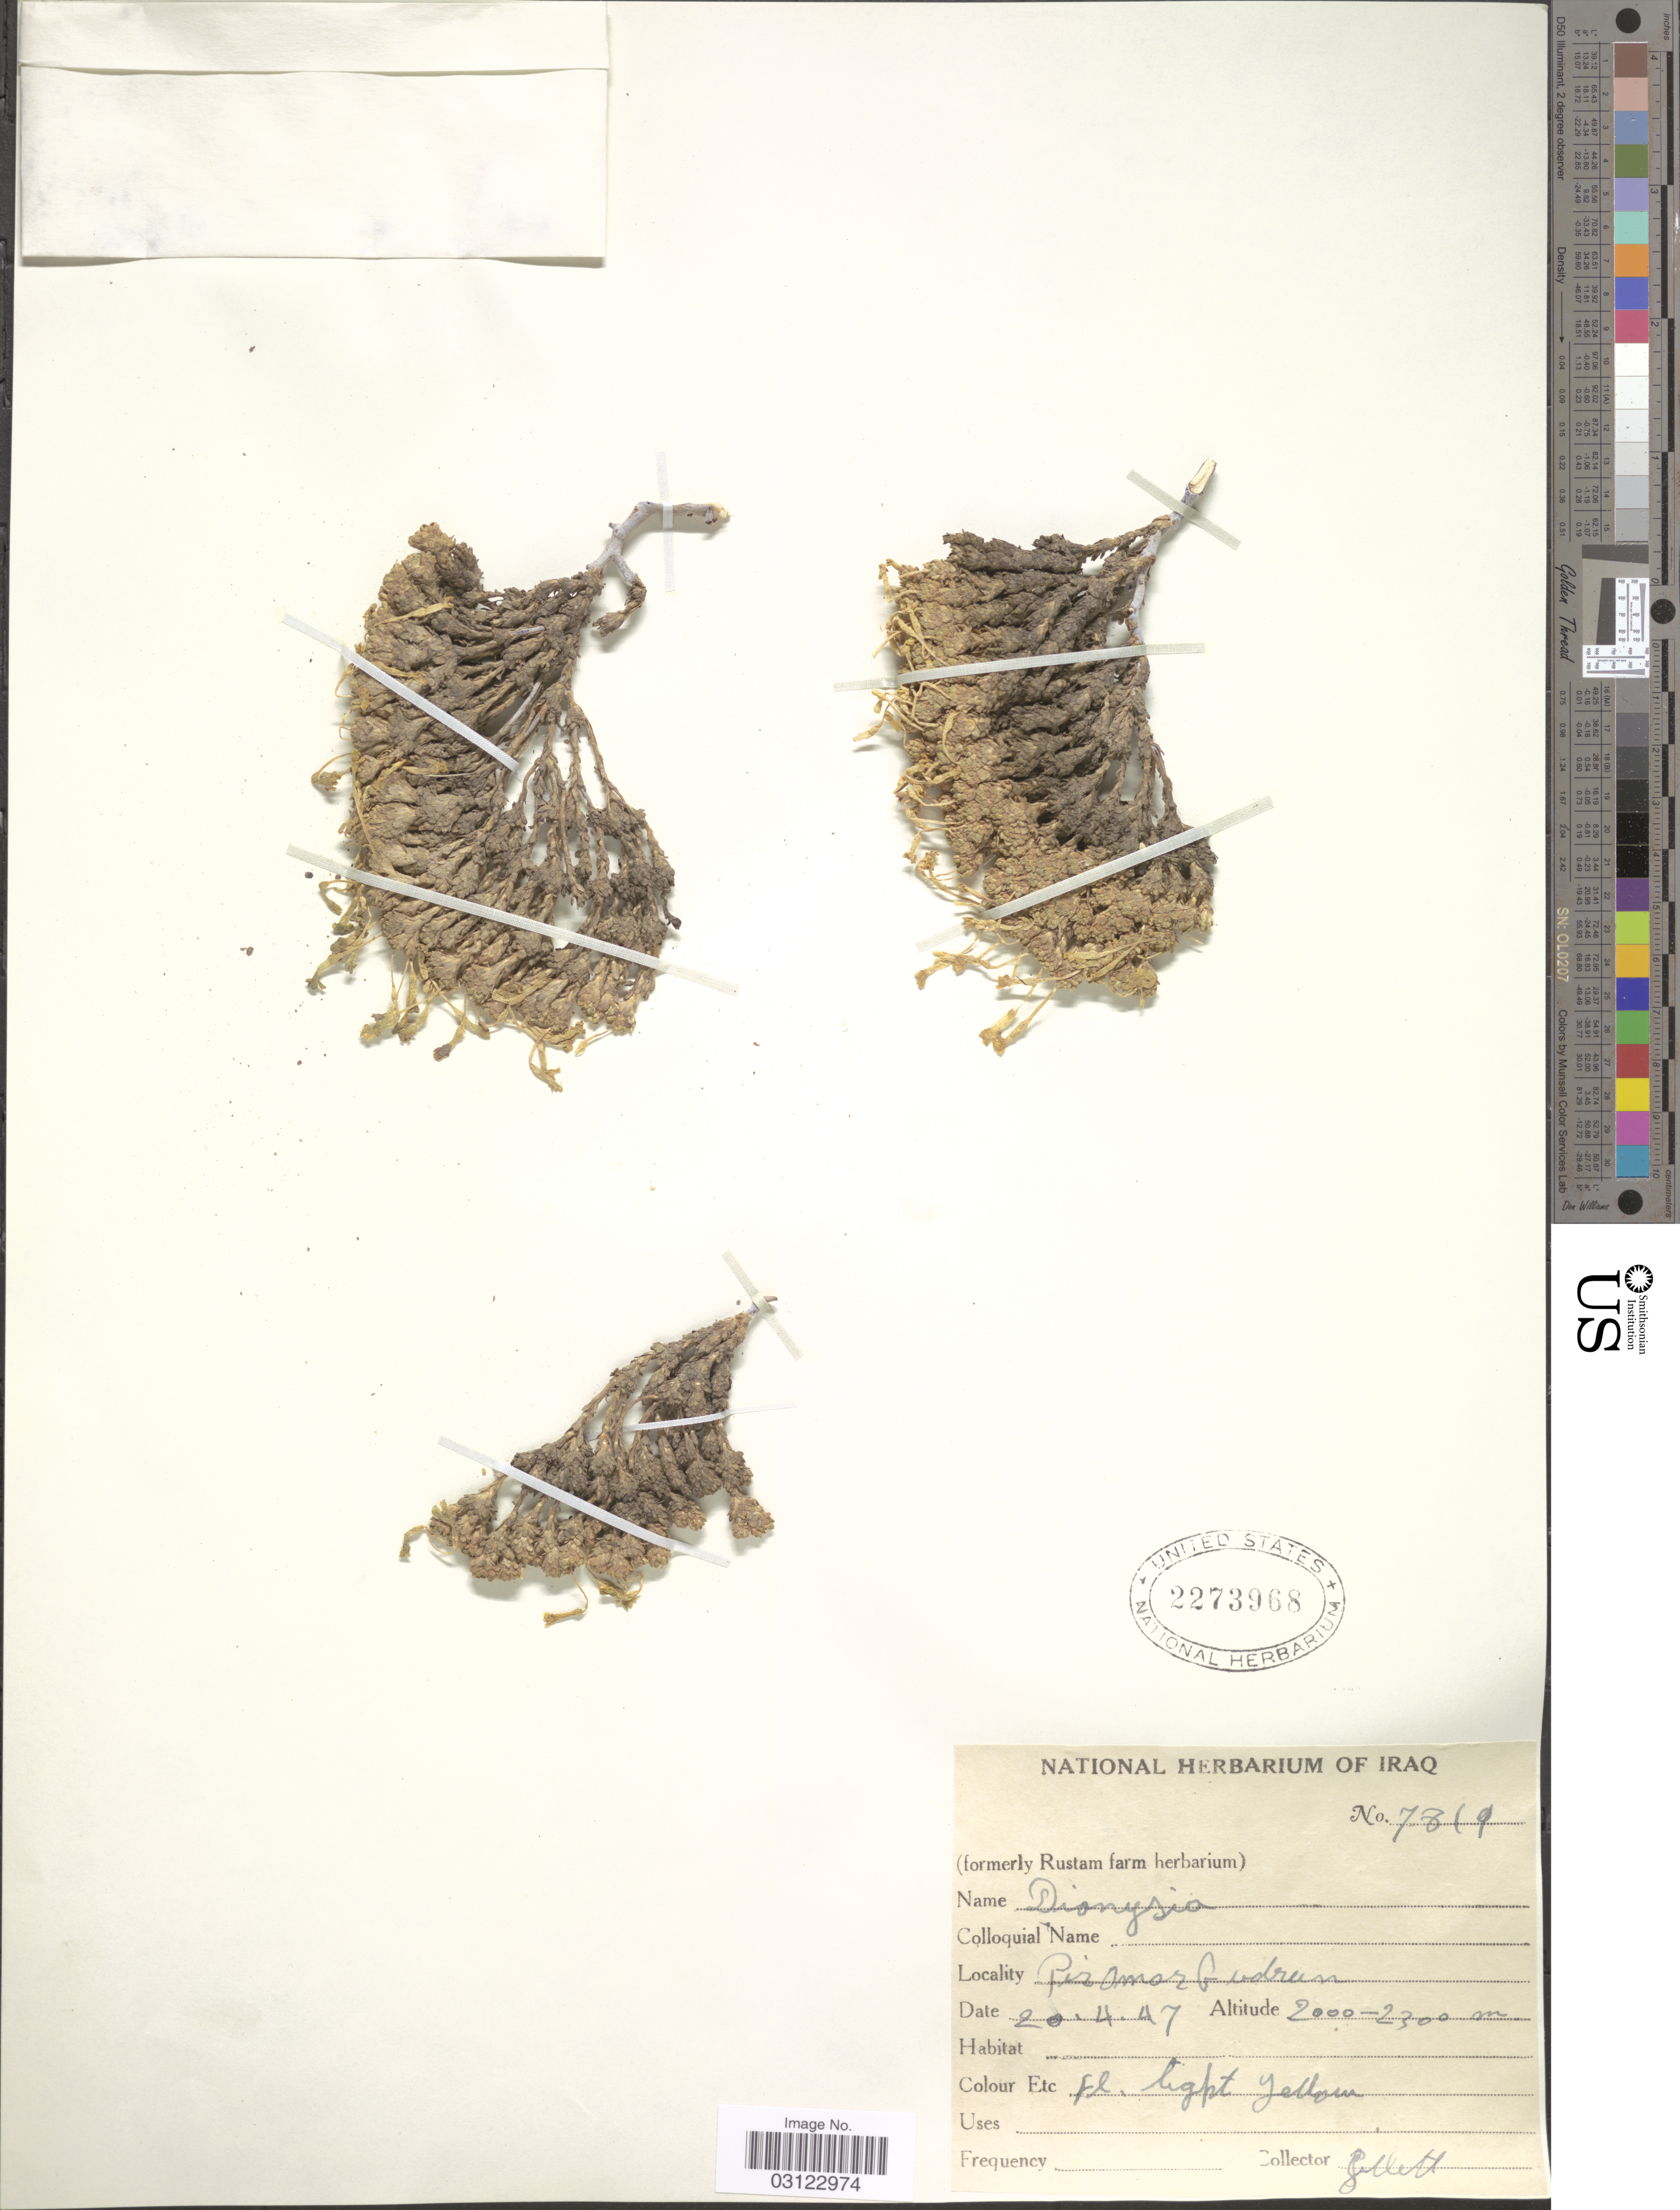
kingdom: Plantae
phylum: Tracheophyta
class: Magnoliopsida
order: Ericales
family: Primulaceae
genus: Dionysia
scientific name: Dionysia sp.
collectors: Gillett, --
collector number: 7819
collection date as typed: Transcribed d/m/y: 20/4/47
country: Iraq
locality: Pir Omar Gudrun.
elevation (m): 2000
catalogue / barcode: US 2273968